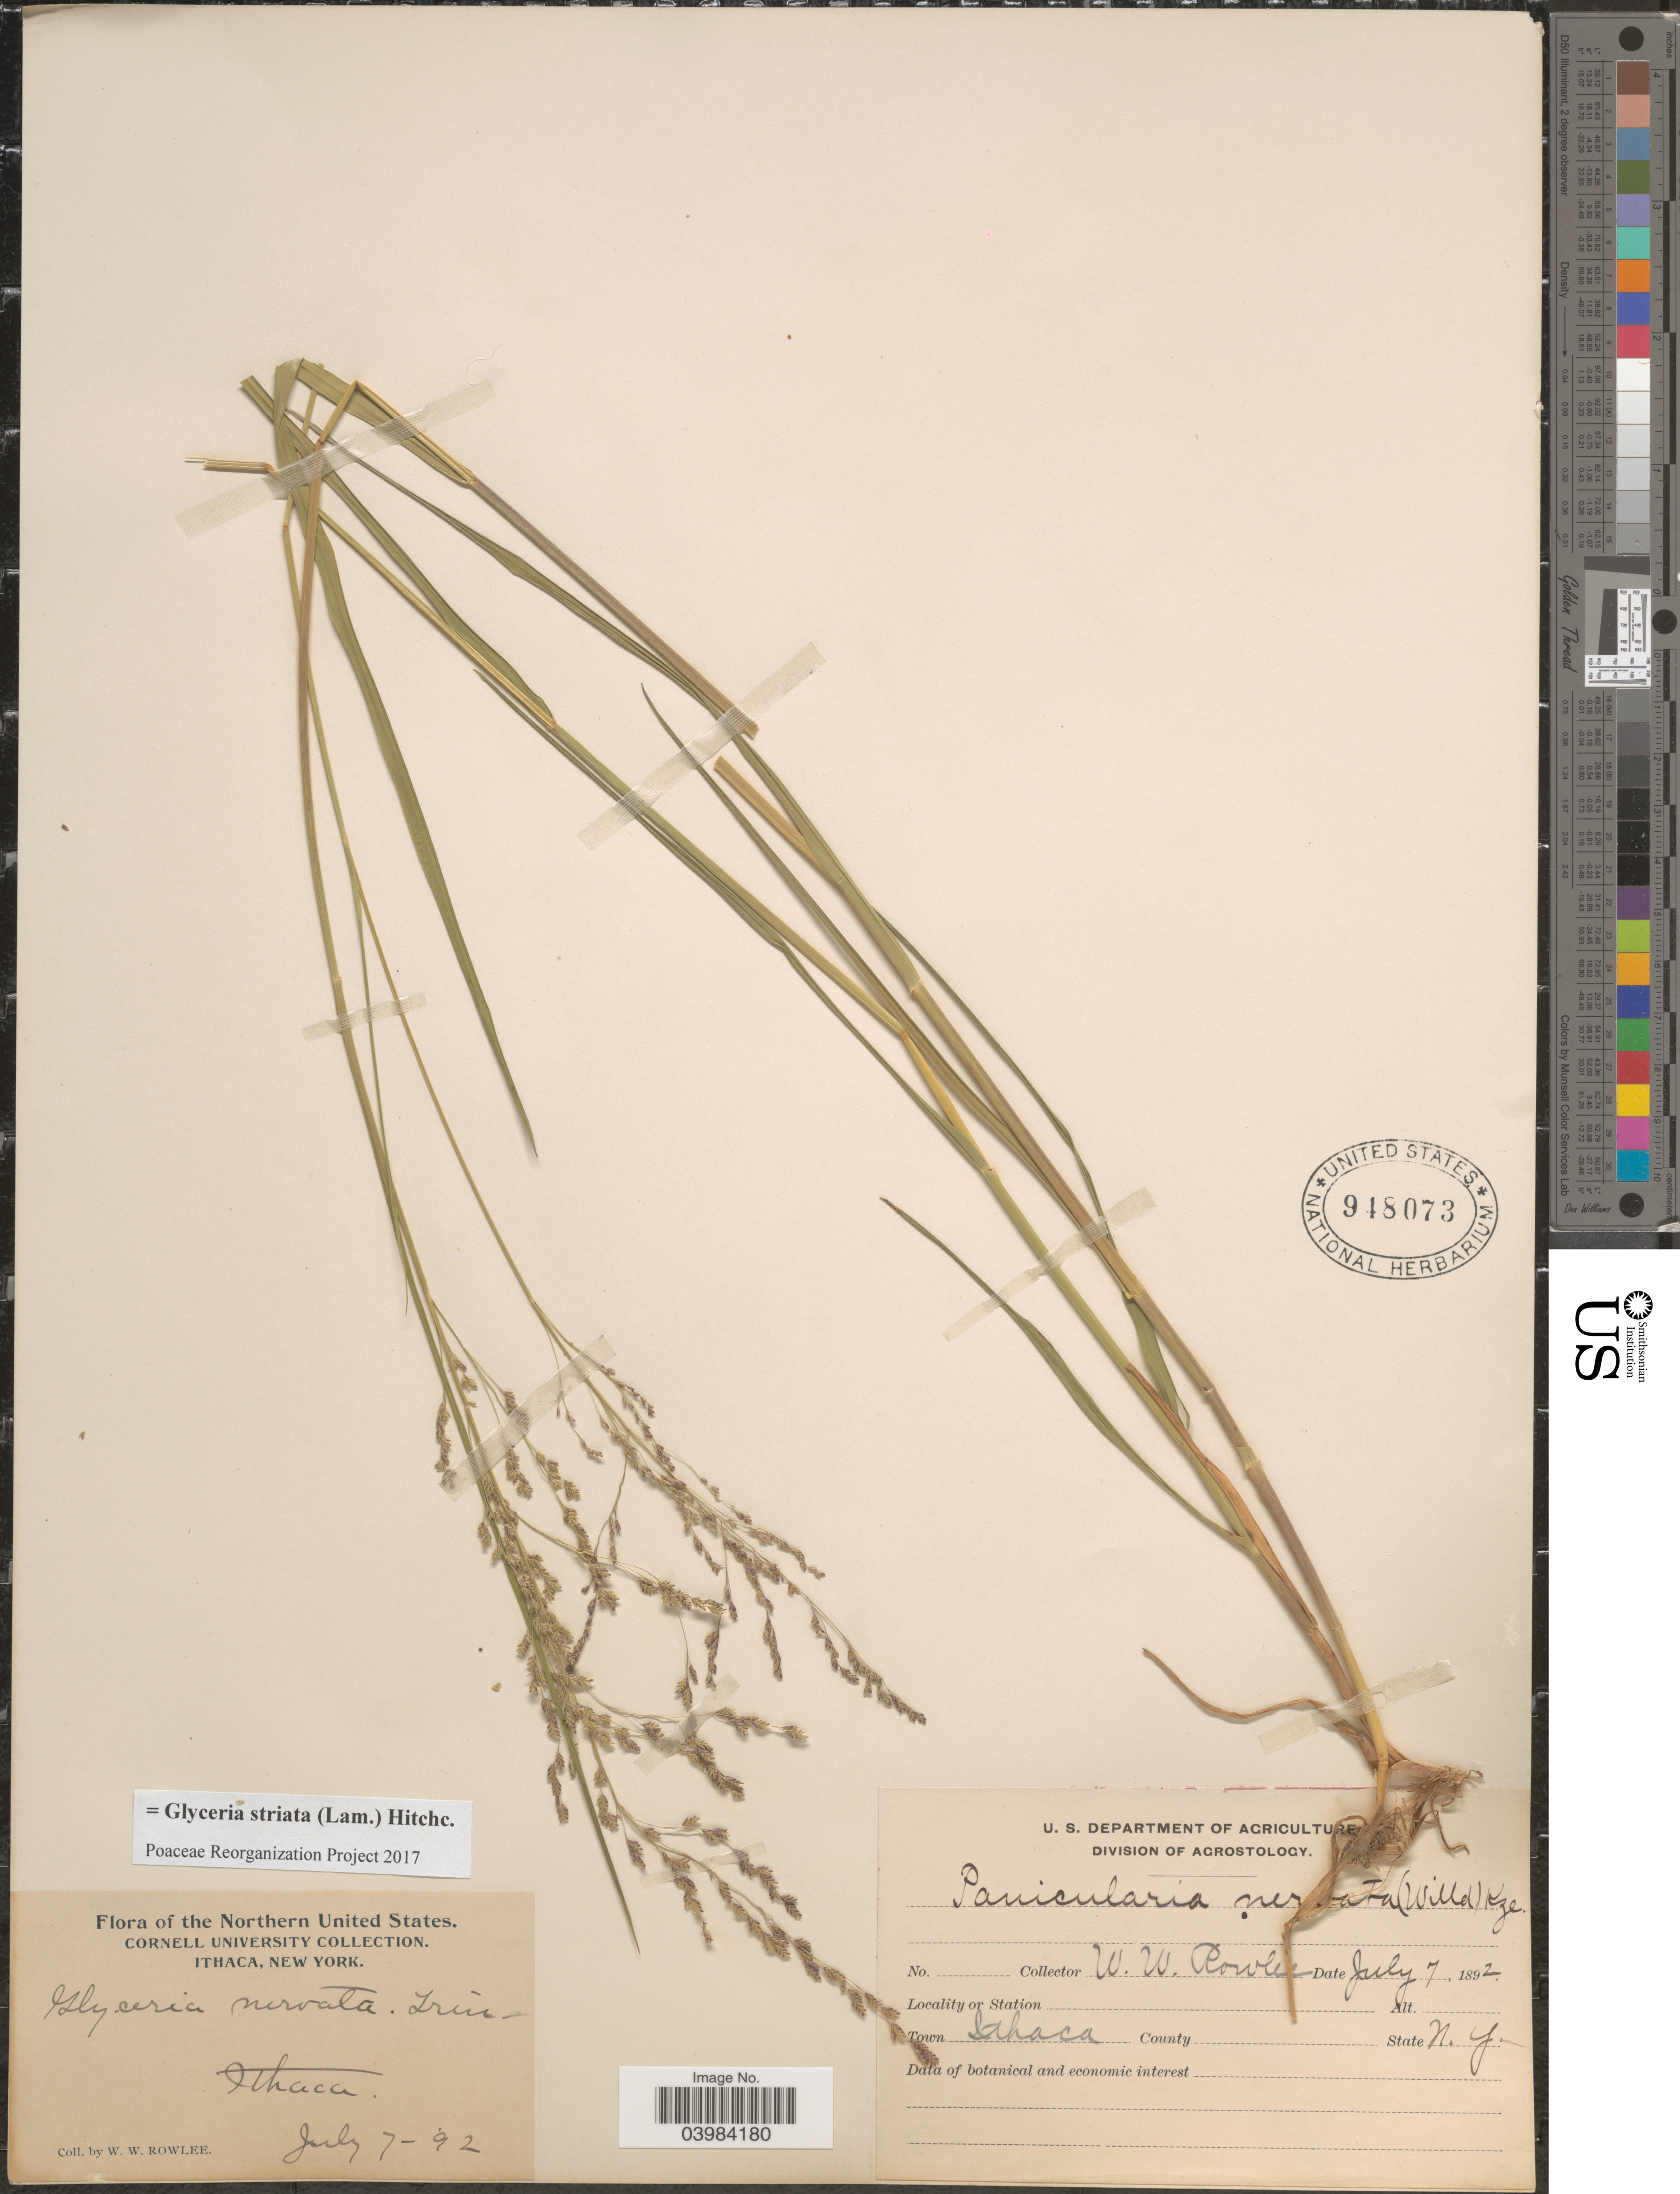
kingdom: Plantae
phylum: Tracheophyta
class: Liliopsida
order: Poales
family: Poaceae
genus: Glyceria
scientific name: Glyceria striata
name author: (Lam.) Hitchc.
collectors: W. W. Rowlee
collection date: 1892-07-07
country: United States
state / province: New York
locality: The Northern United States. Ithaca.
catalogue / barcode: US 948073